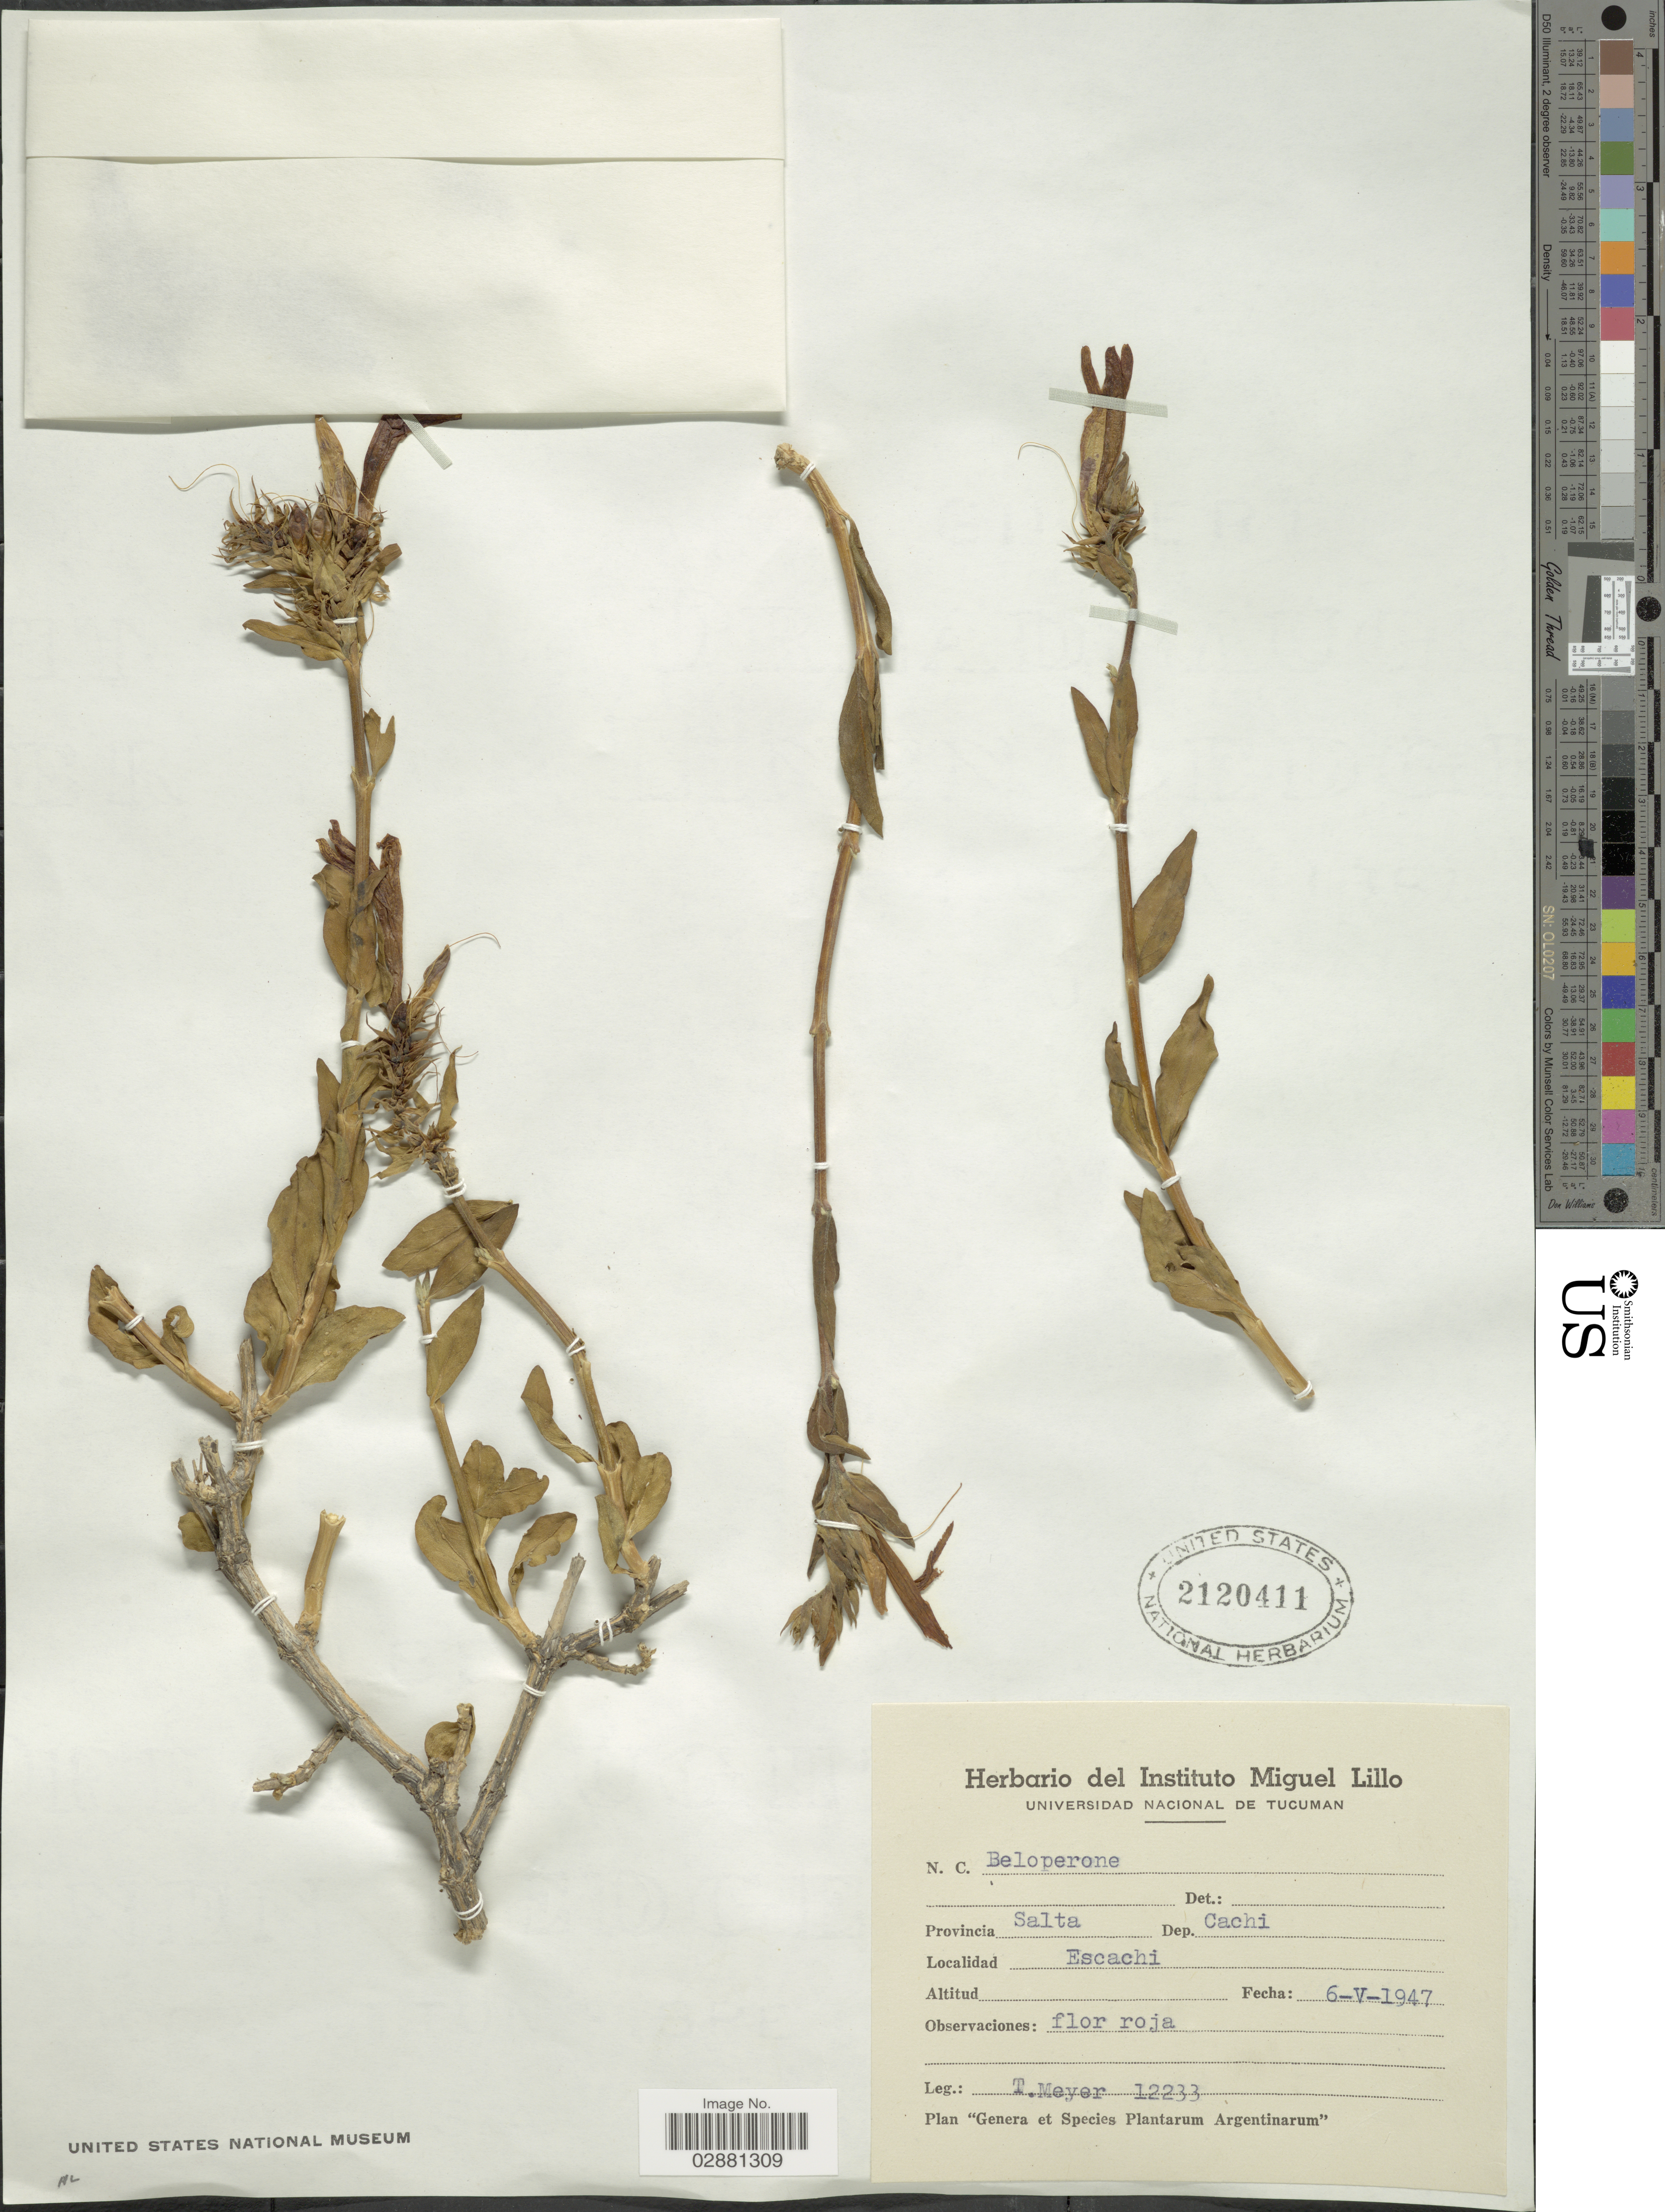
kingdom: Plantae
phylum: Tracheophyta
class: Magnoliopsida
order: Lamiales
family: Acanthaceae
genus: Justicia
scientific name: Justicia xylosteoides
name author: Griseb.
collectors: T. Meyer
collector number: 12233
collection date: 1947-05-06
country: Argentina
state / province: Salta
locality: Dep. Cachi, Escachi.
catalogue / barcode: US 2120411